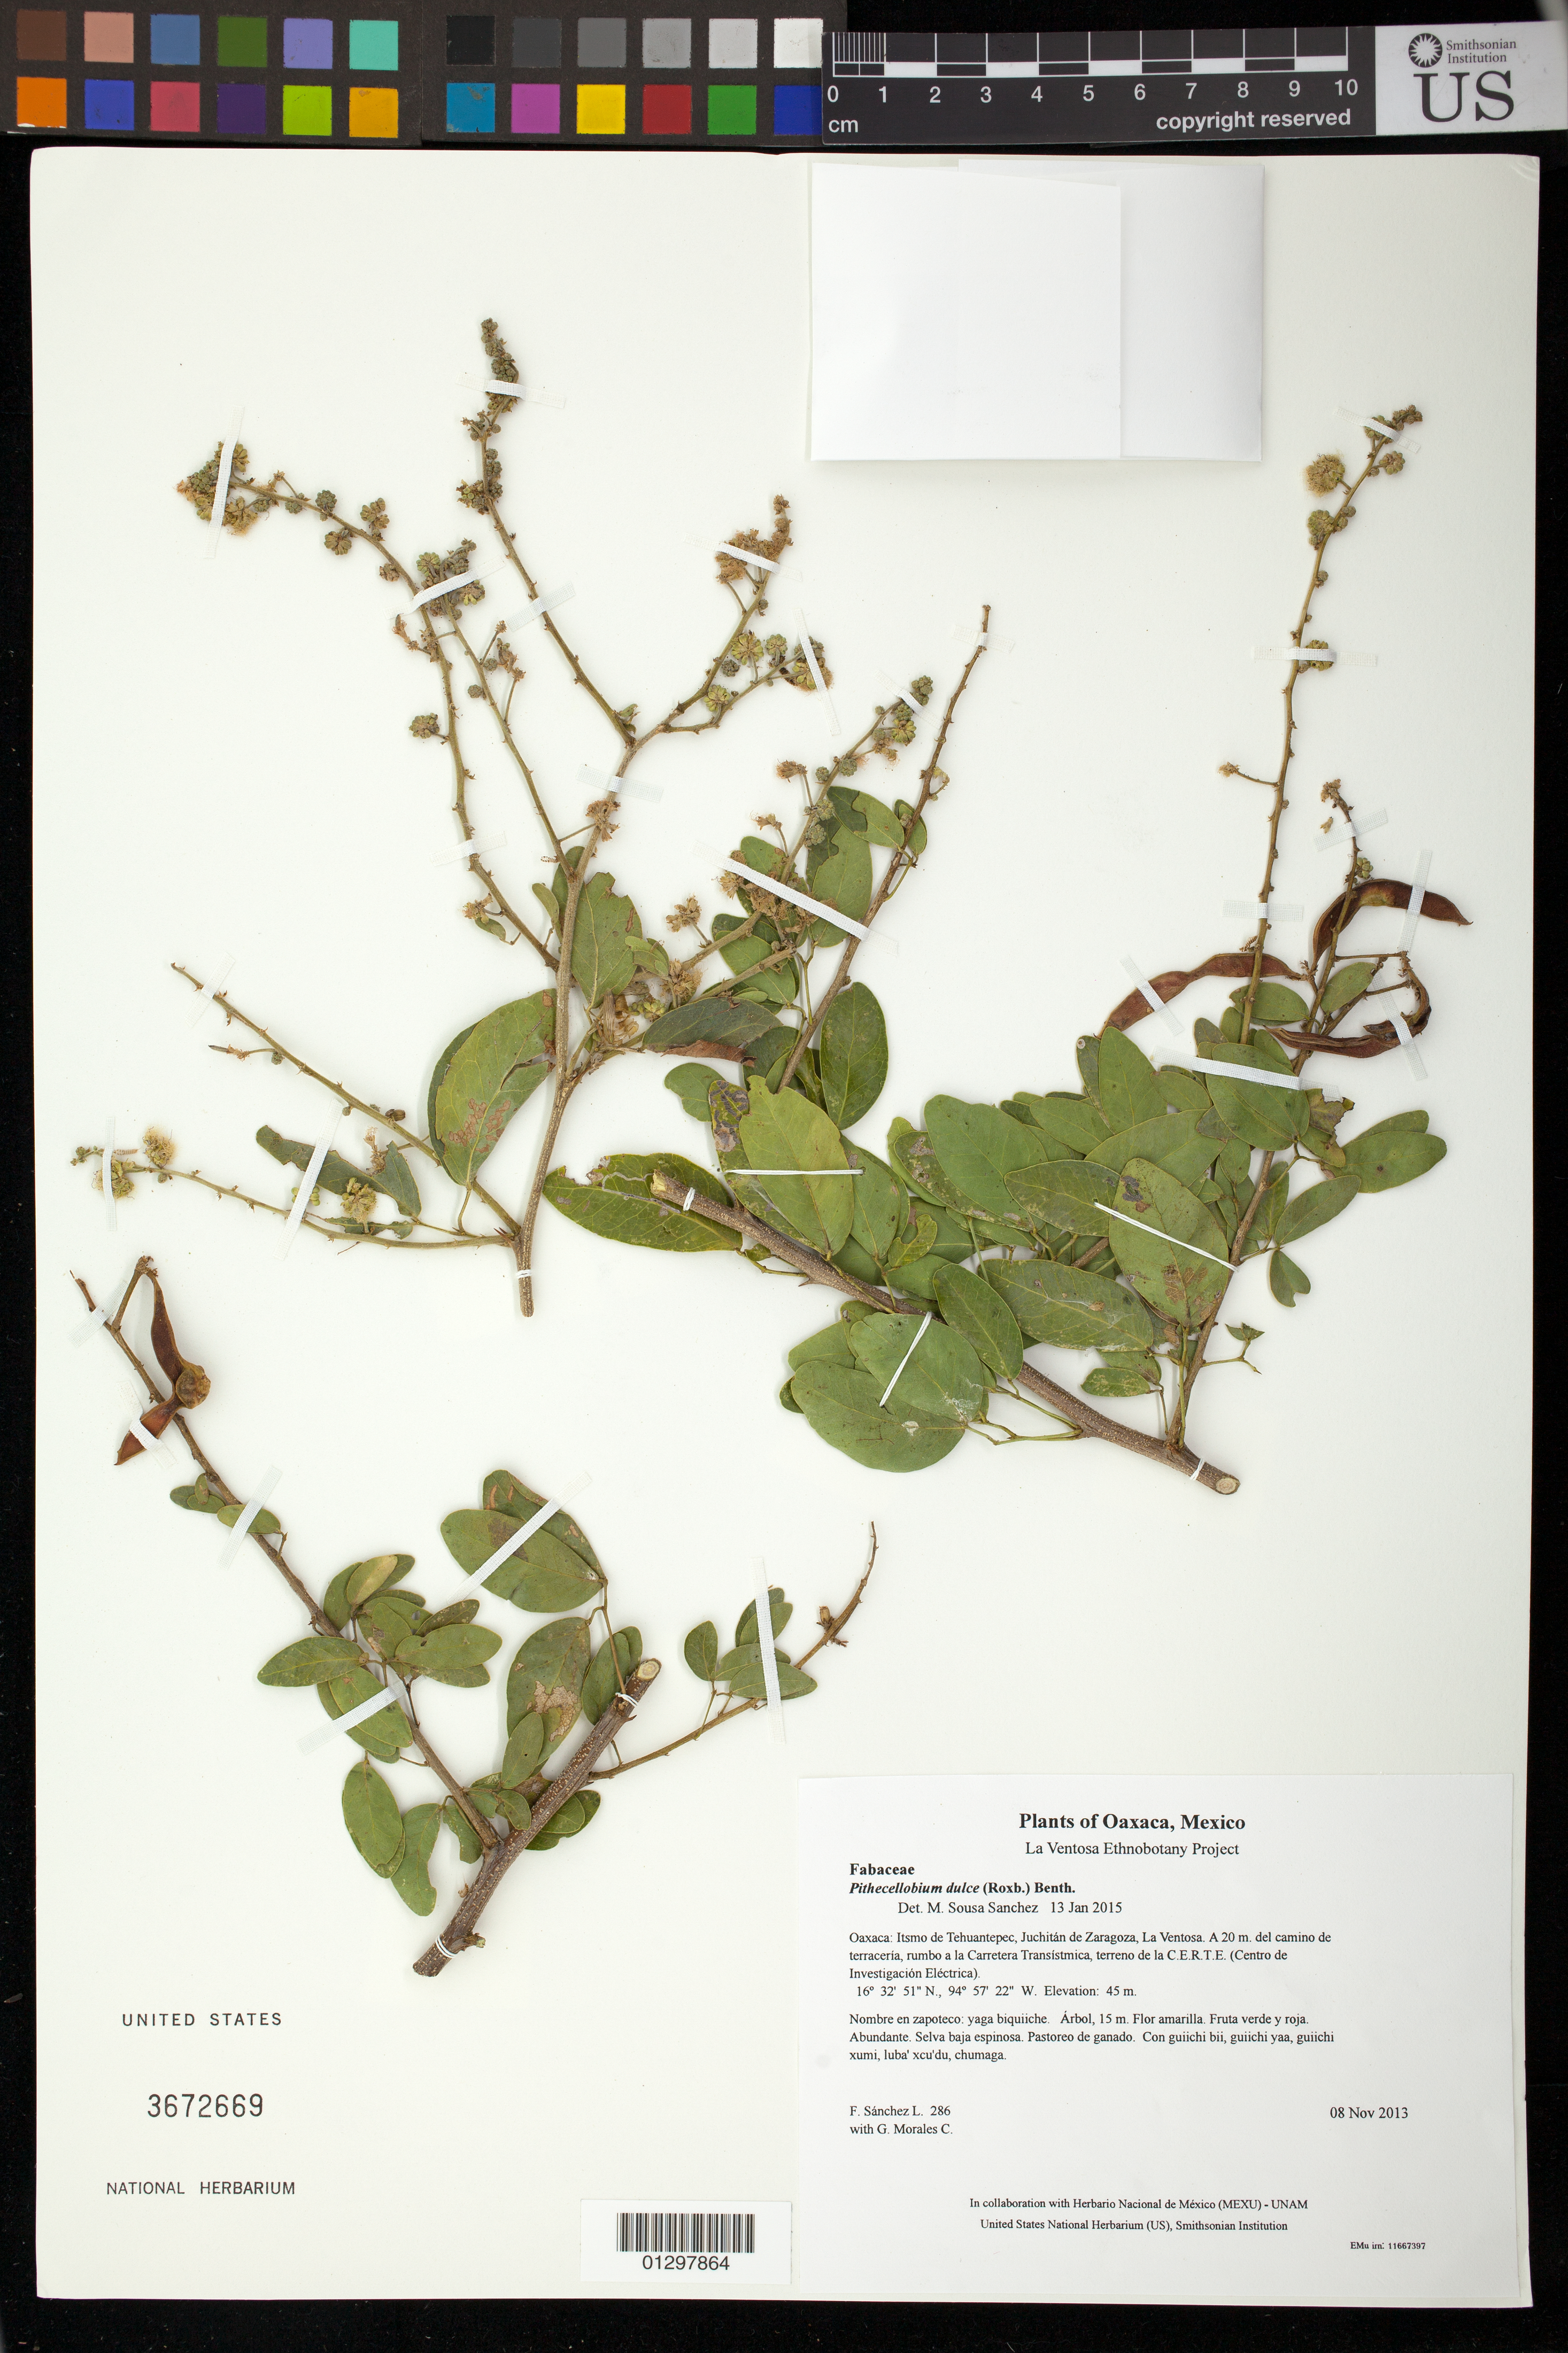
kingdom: Plantae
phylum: Tracheophyta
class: Magnoliopsida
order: Fabales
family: Fabaceae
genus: Pithecellobium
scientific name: Pithecellobium dulce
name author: (Roxb.) Benth.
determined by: Sousa S., Mario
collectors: F. Sánchez L. & G. Morales C.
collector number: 286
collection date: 2013-11-08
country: Mexico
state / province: Oaxaca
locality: Itsmo de Tehuantepec, Juchitán de Zaragoza, La Ventosa. A 20 m. del camino de terracería, rumbo a la Carretera Transístmica, terreno de la C.E.R.T.E. (Centro de Investigación Eléctrica)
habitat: Selva baja espinosa. Pastoreo de ganado.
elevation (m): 45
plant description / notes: JEBOT, MEXU, SERO, US; Yaga. 15 m. Guie' naguchi. Cuaananaxhi naga' ne naxiña'. Stale.; guamuchil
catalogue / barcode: US 3672669